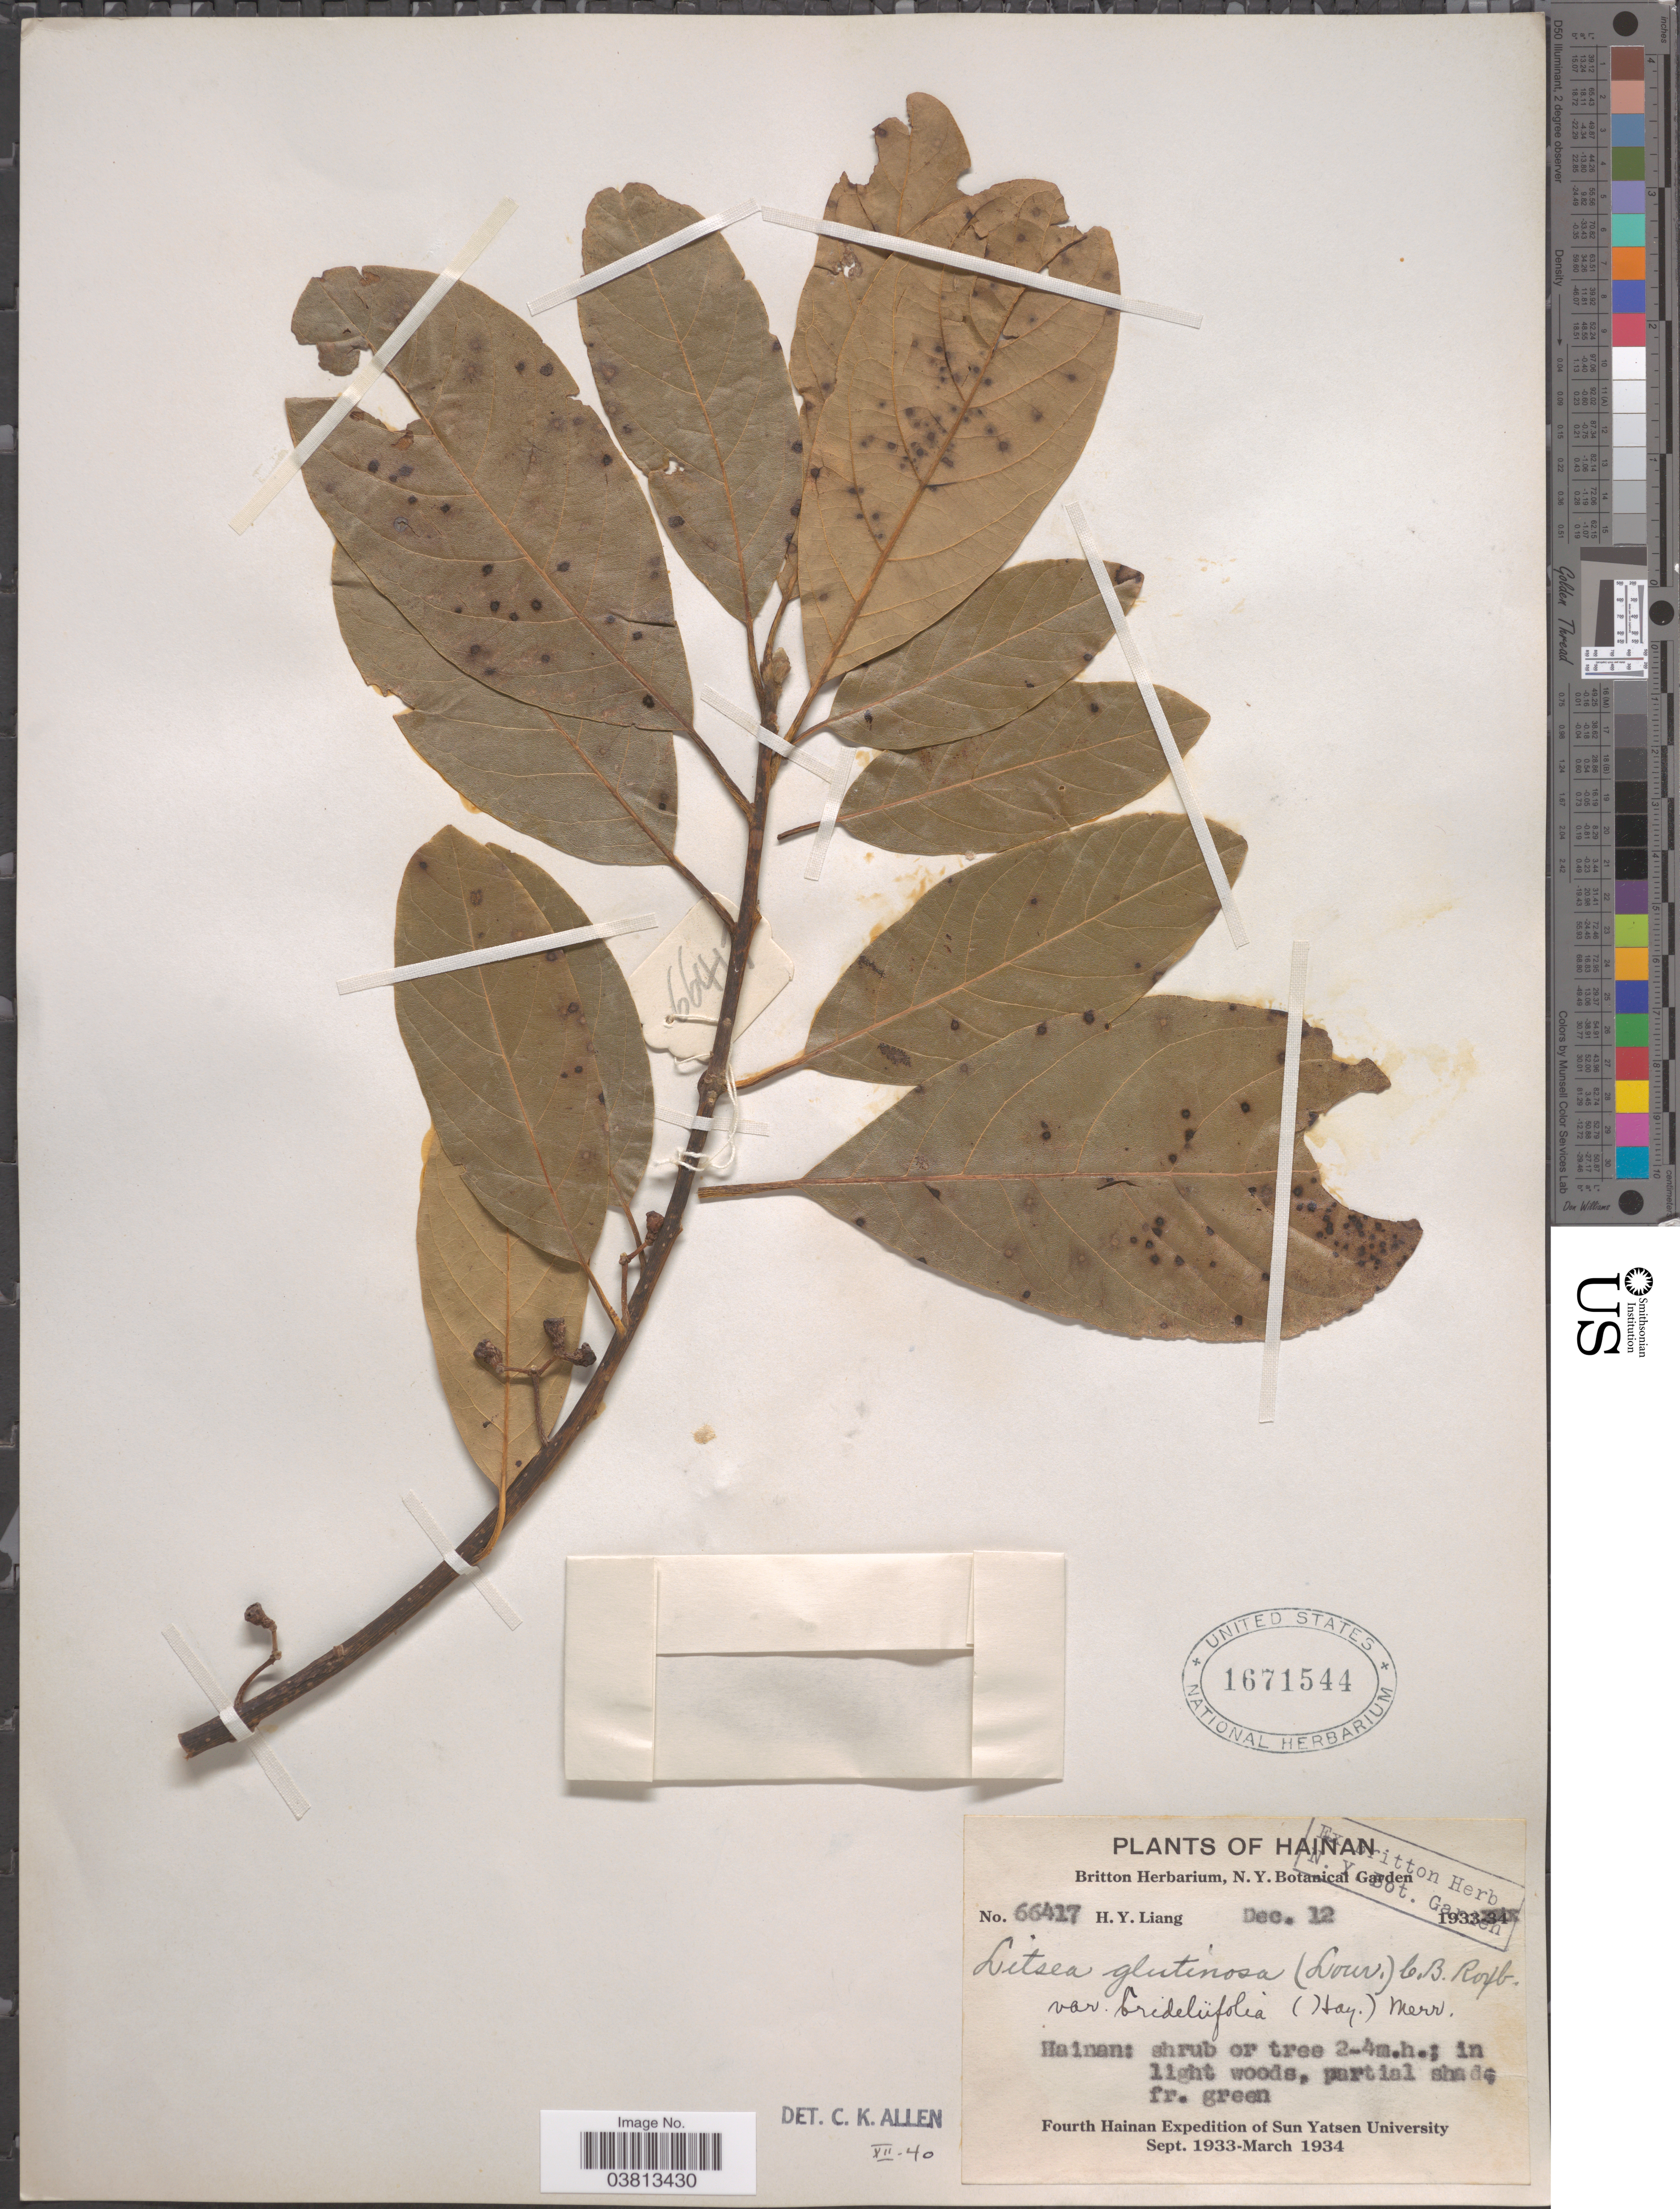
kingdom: Plantae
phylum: Tracheophyta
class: Magnoliopsida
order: Laurales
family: Lauraceae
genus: Litsea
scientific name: Litsea glutinosa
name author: (Lour.) C.B. Rob.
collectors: H. Y. Liang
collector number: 66417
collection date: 1933-12-12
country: China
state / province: Hainan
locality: Hainan.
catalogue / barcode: US 1671544